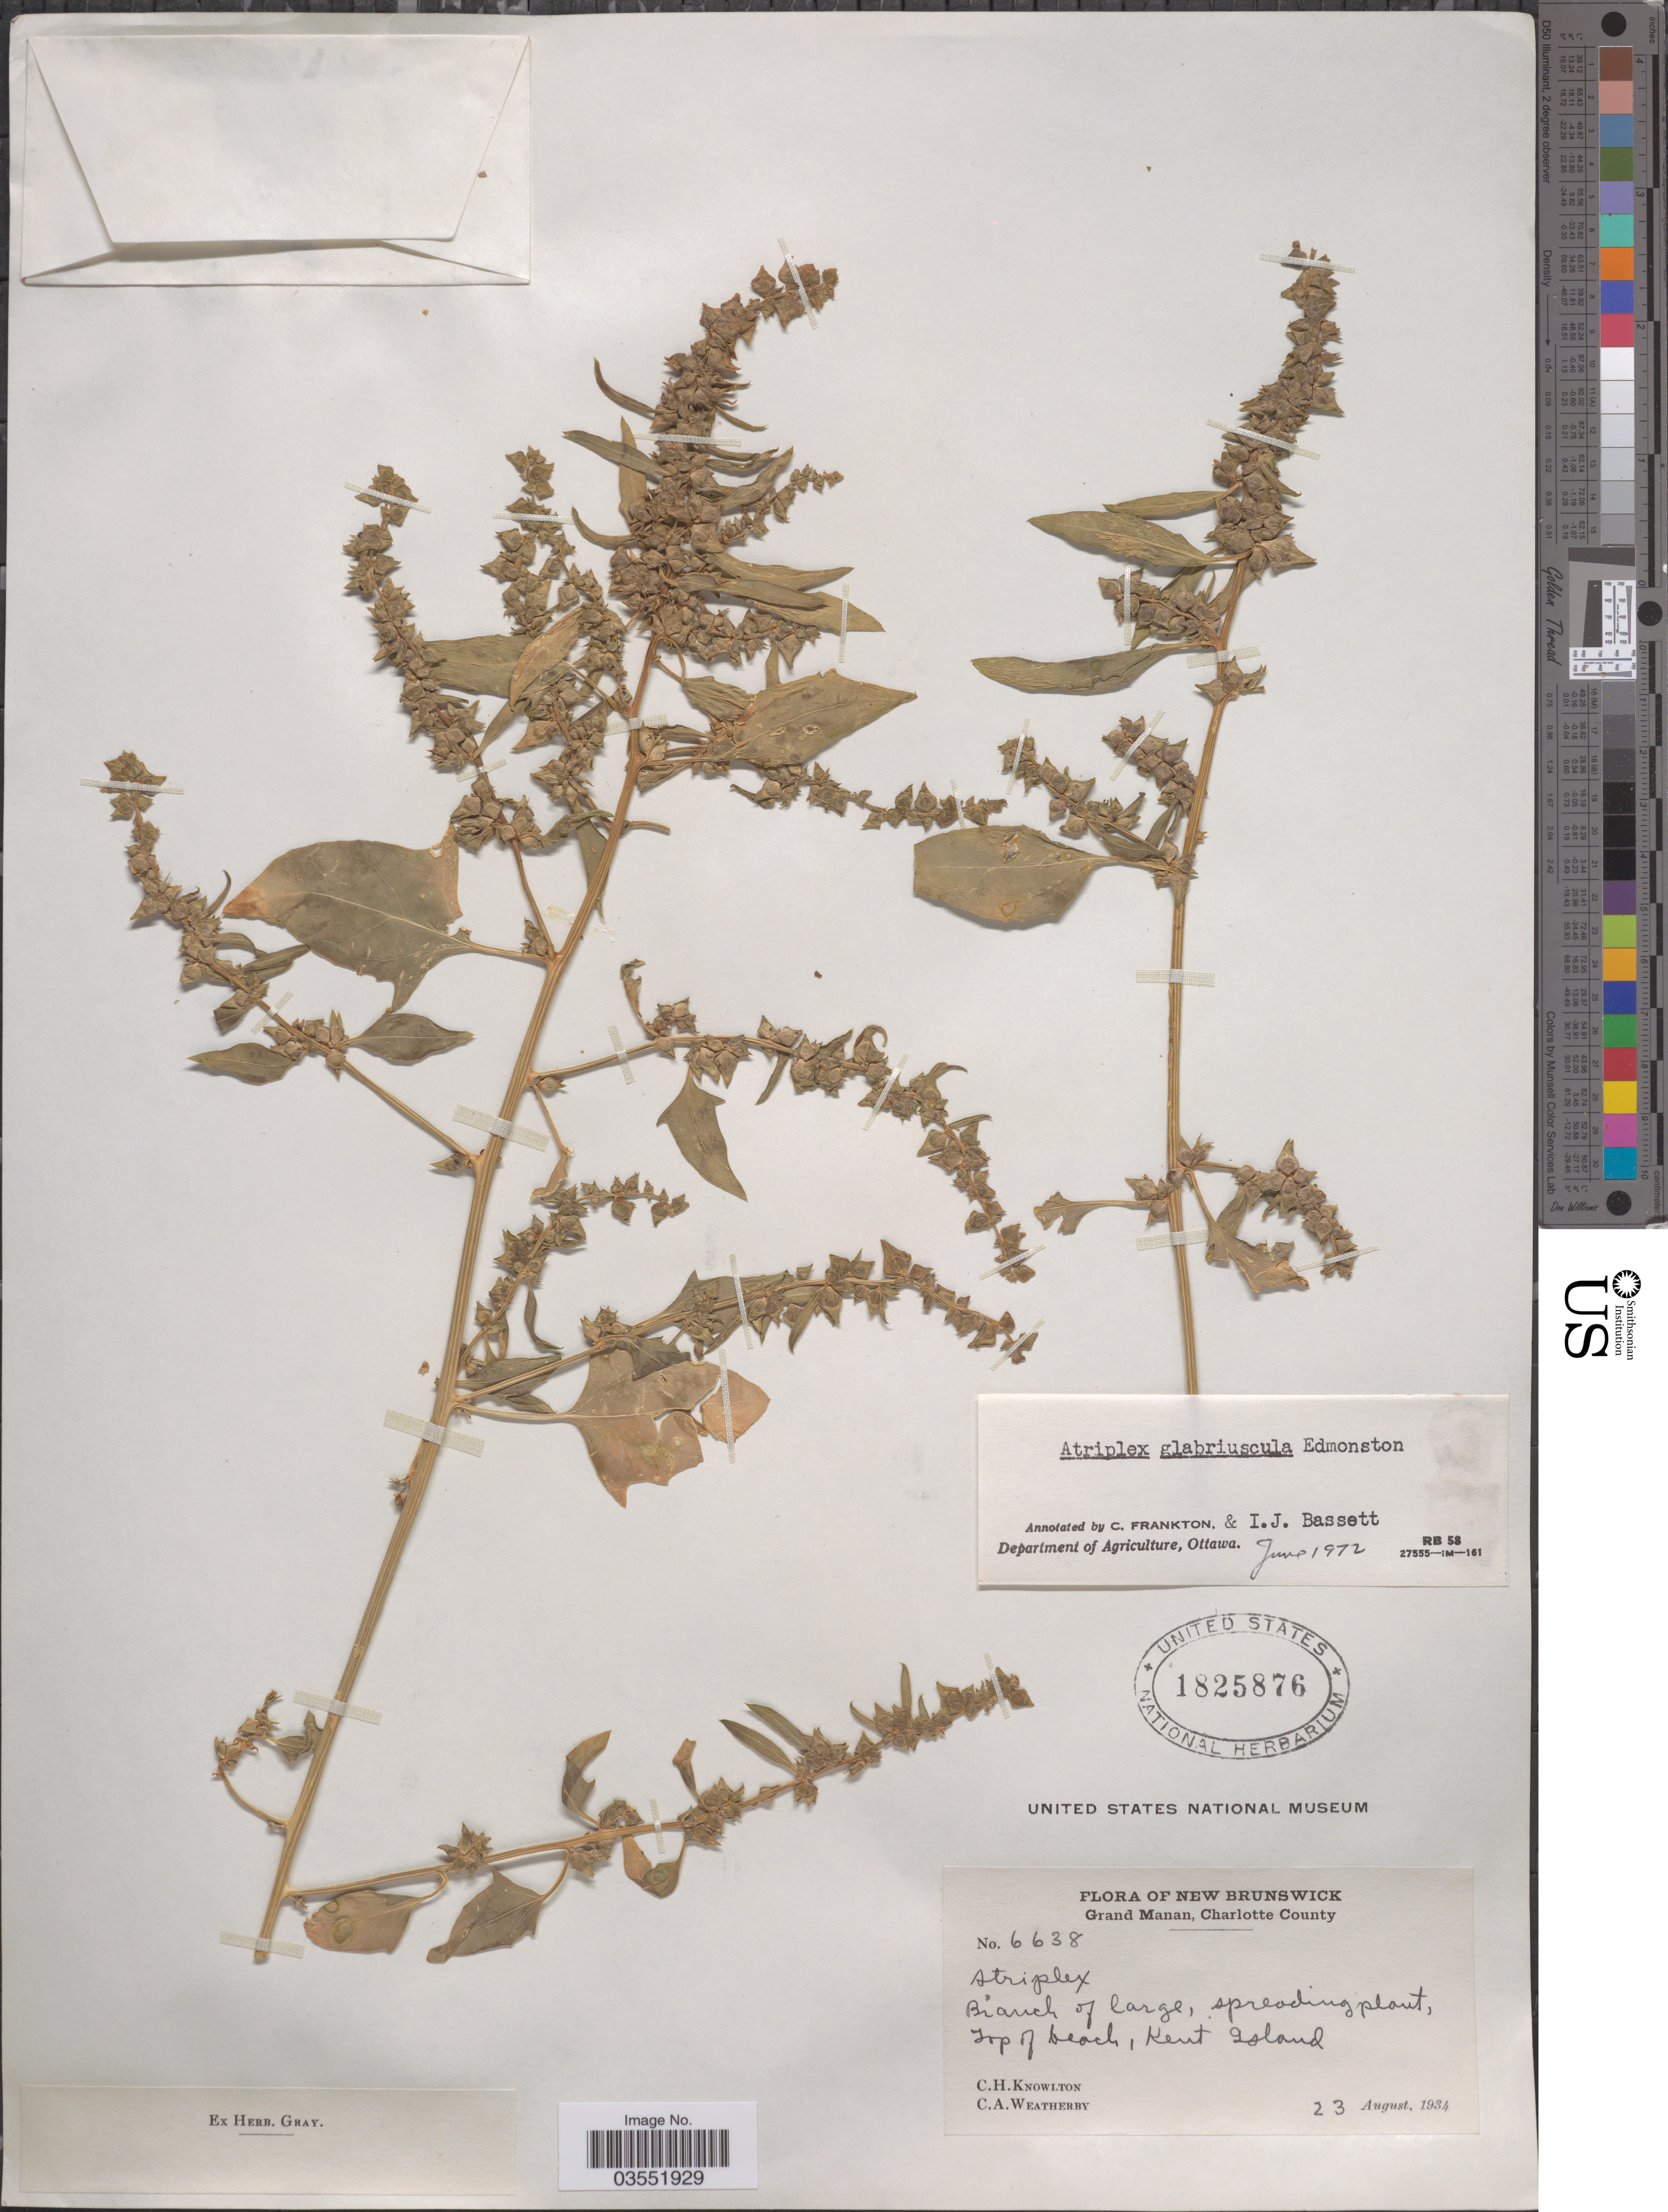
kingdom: Plantae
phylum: Tracheophyta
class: Magnoliopsida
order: Caryophyllales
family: Amaranthaceae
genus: Atriplex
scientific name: Atriplex glabriuscula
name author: Edmondston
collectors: C. H. Knowlton & C. A. Weatherby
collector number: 6638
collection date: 1934-08-23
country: Canada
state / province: New Brunswick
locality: Grand Manan, Charlotte County. Top of beach, Kent Island.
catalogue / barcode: US 1825876